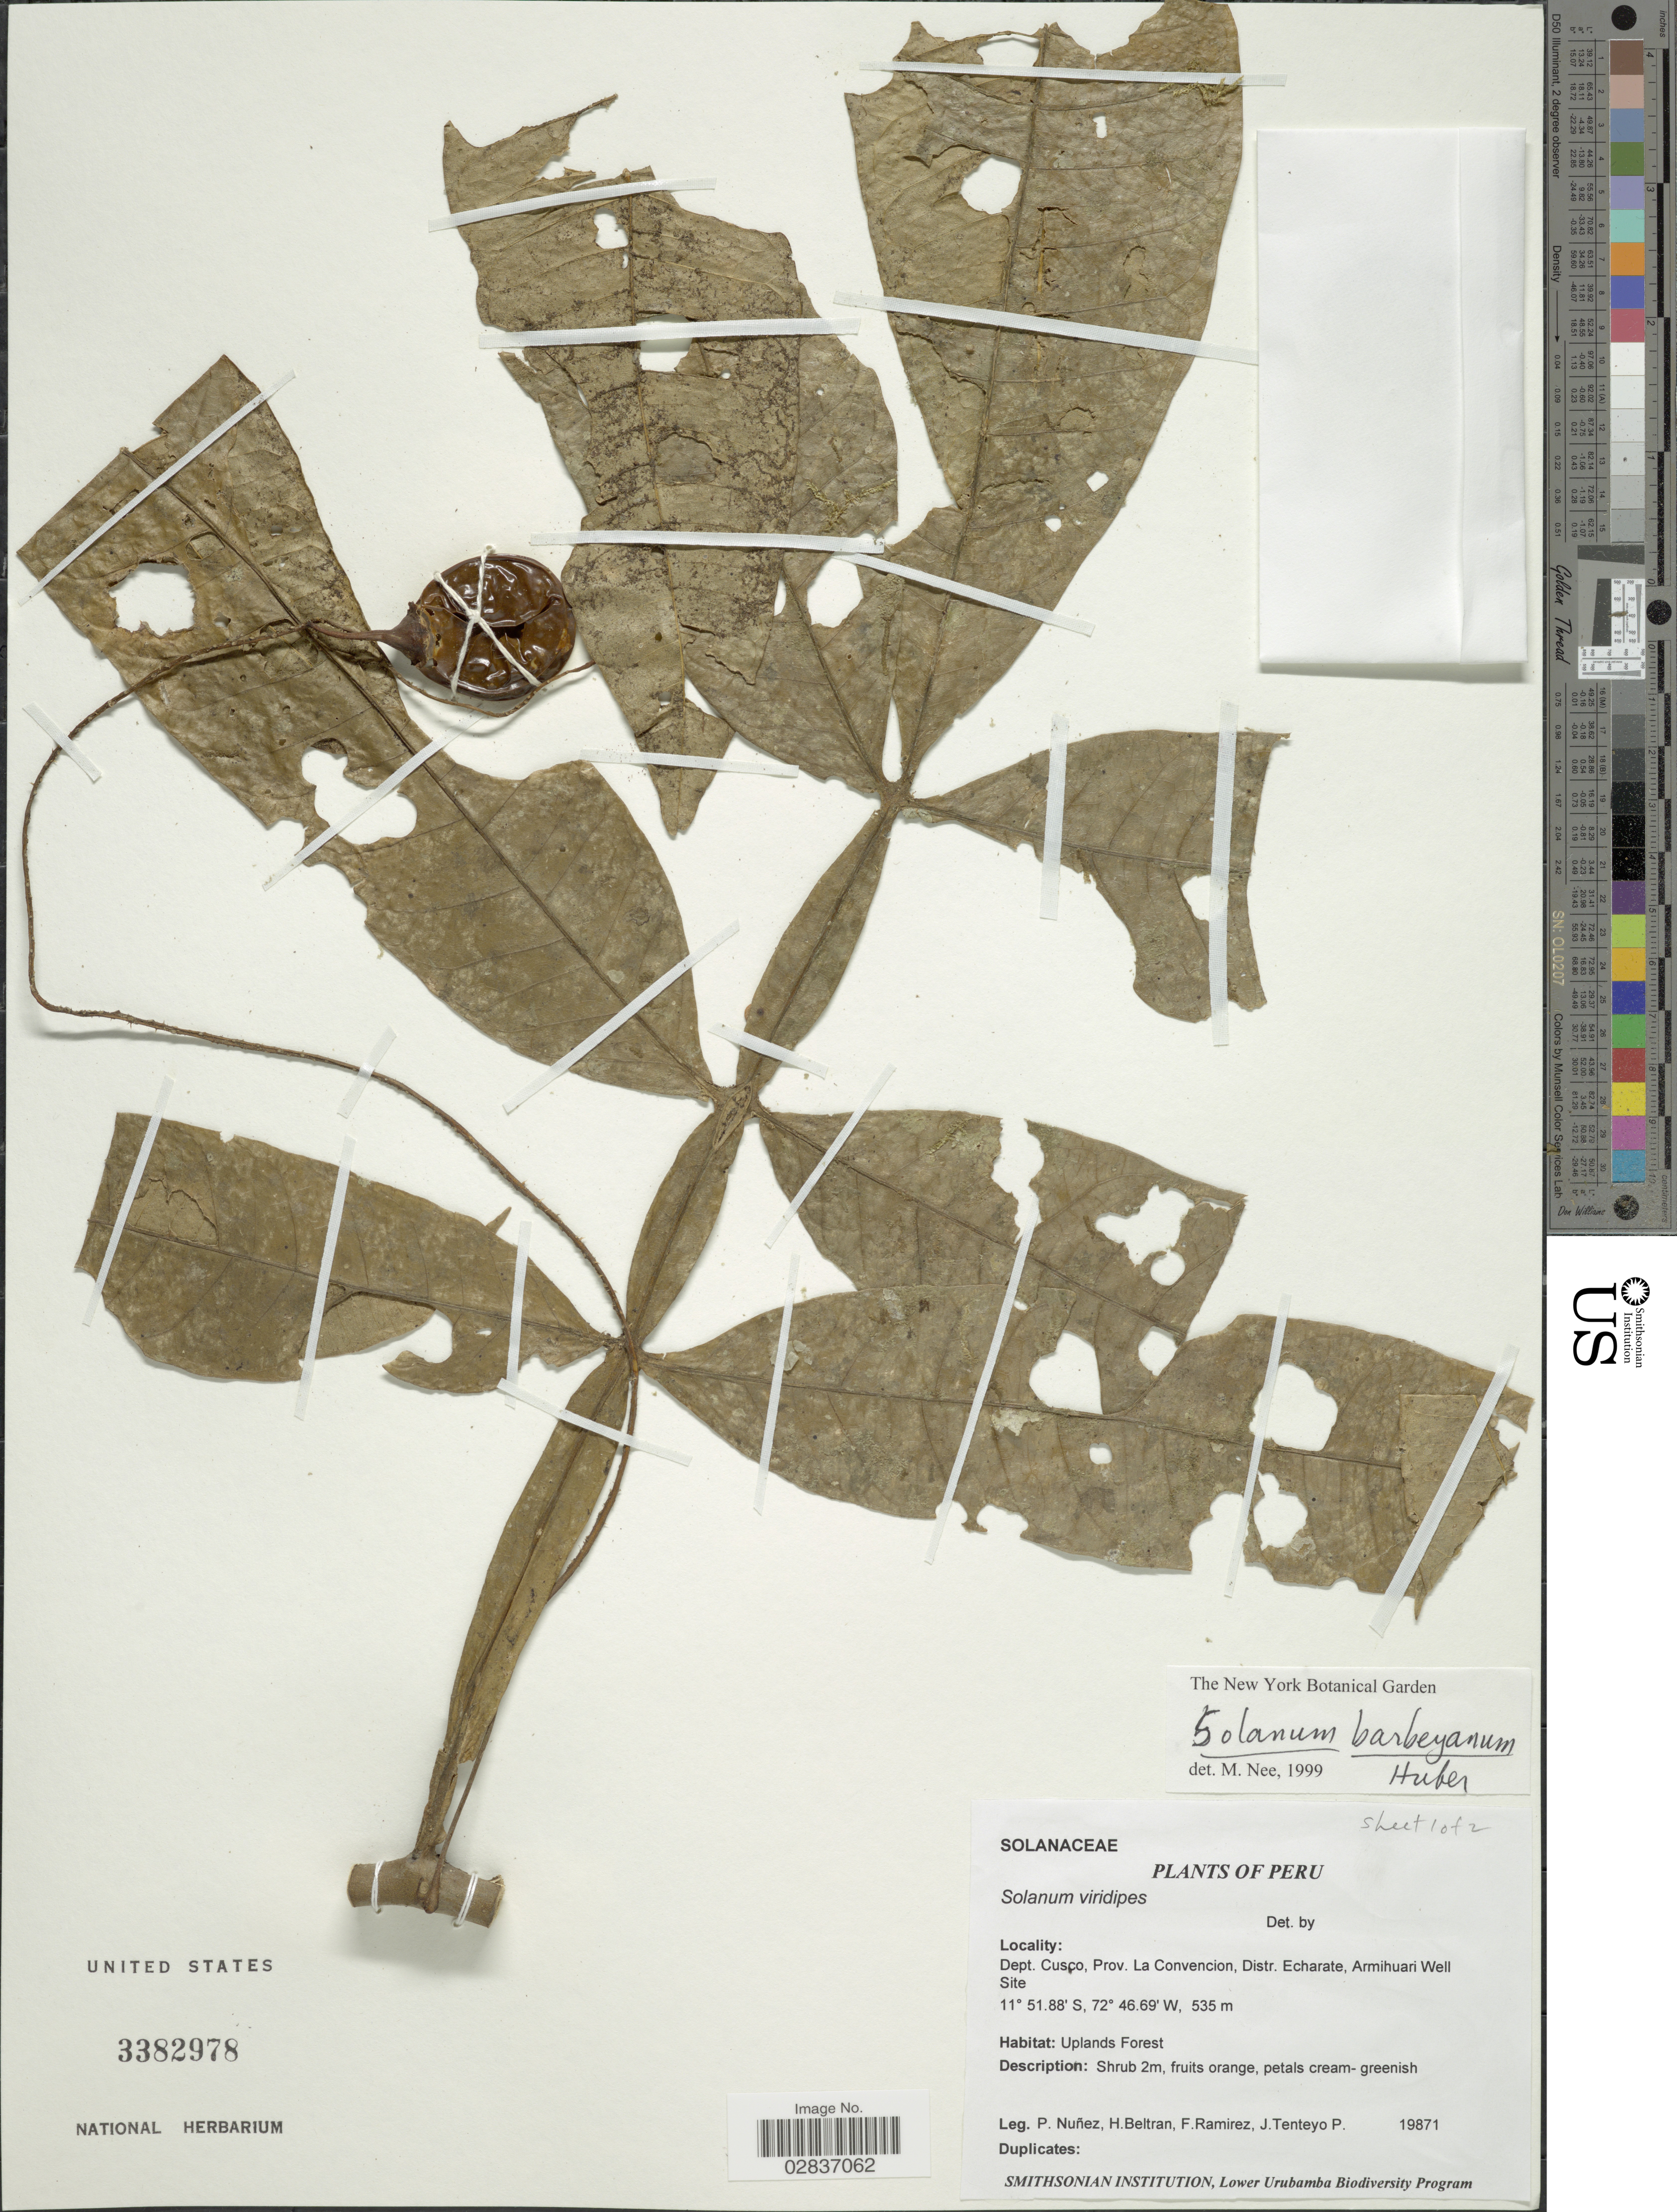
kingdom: Plantae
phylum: Tracheophyta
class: Magnoliopsida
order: Solanales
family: Solanaceae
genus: Solanum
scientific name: Solanum barbeyanum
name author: Huber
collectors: P. Nuñez V., H. Beltran, F. Ramirez & J. Tenteyo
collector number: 19871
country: Peru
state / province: Cusco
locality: Depy. Cusco, Prov. La Convencion, Distr. Echarate, Armihuari Well Site.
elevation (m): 535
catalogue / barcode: US 3382978